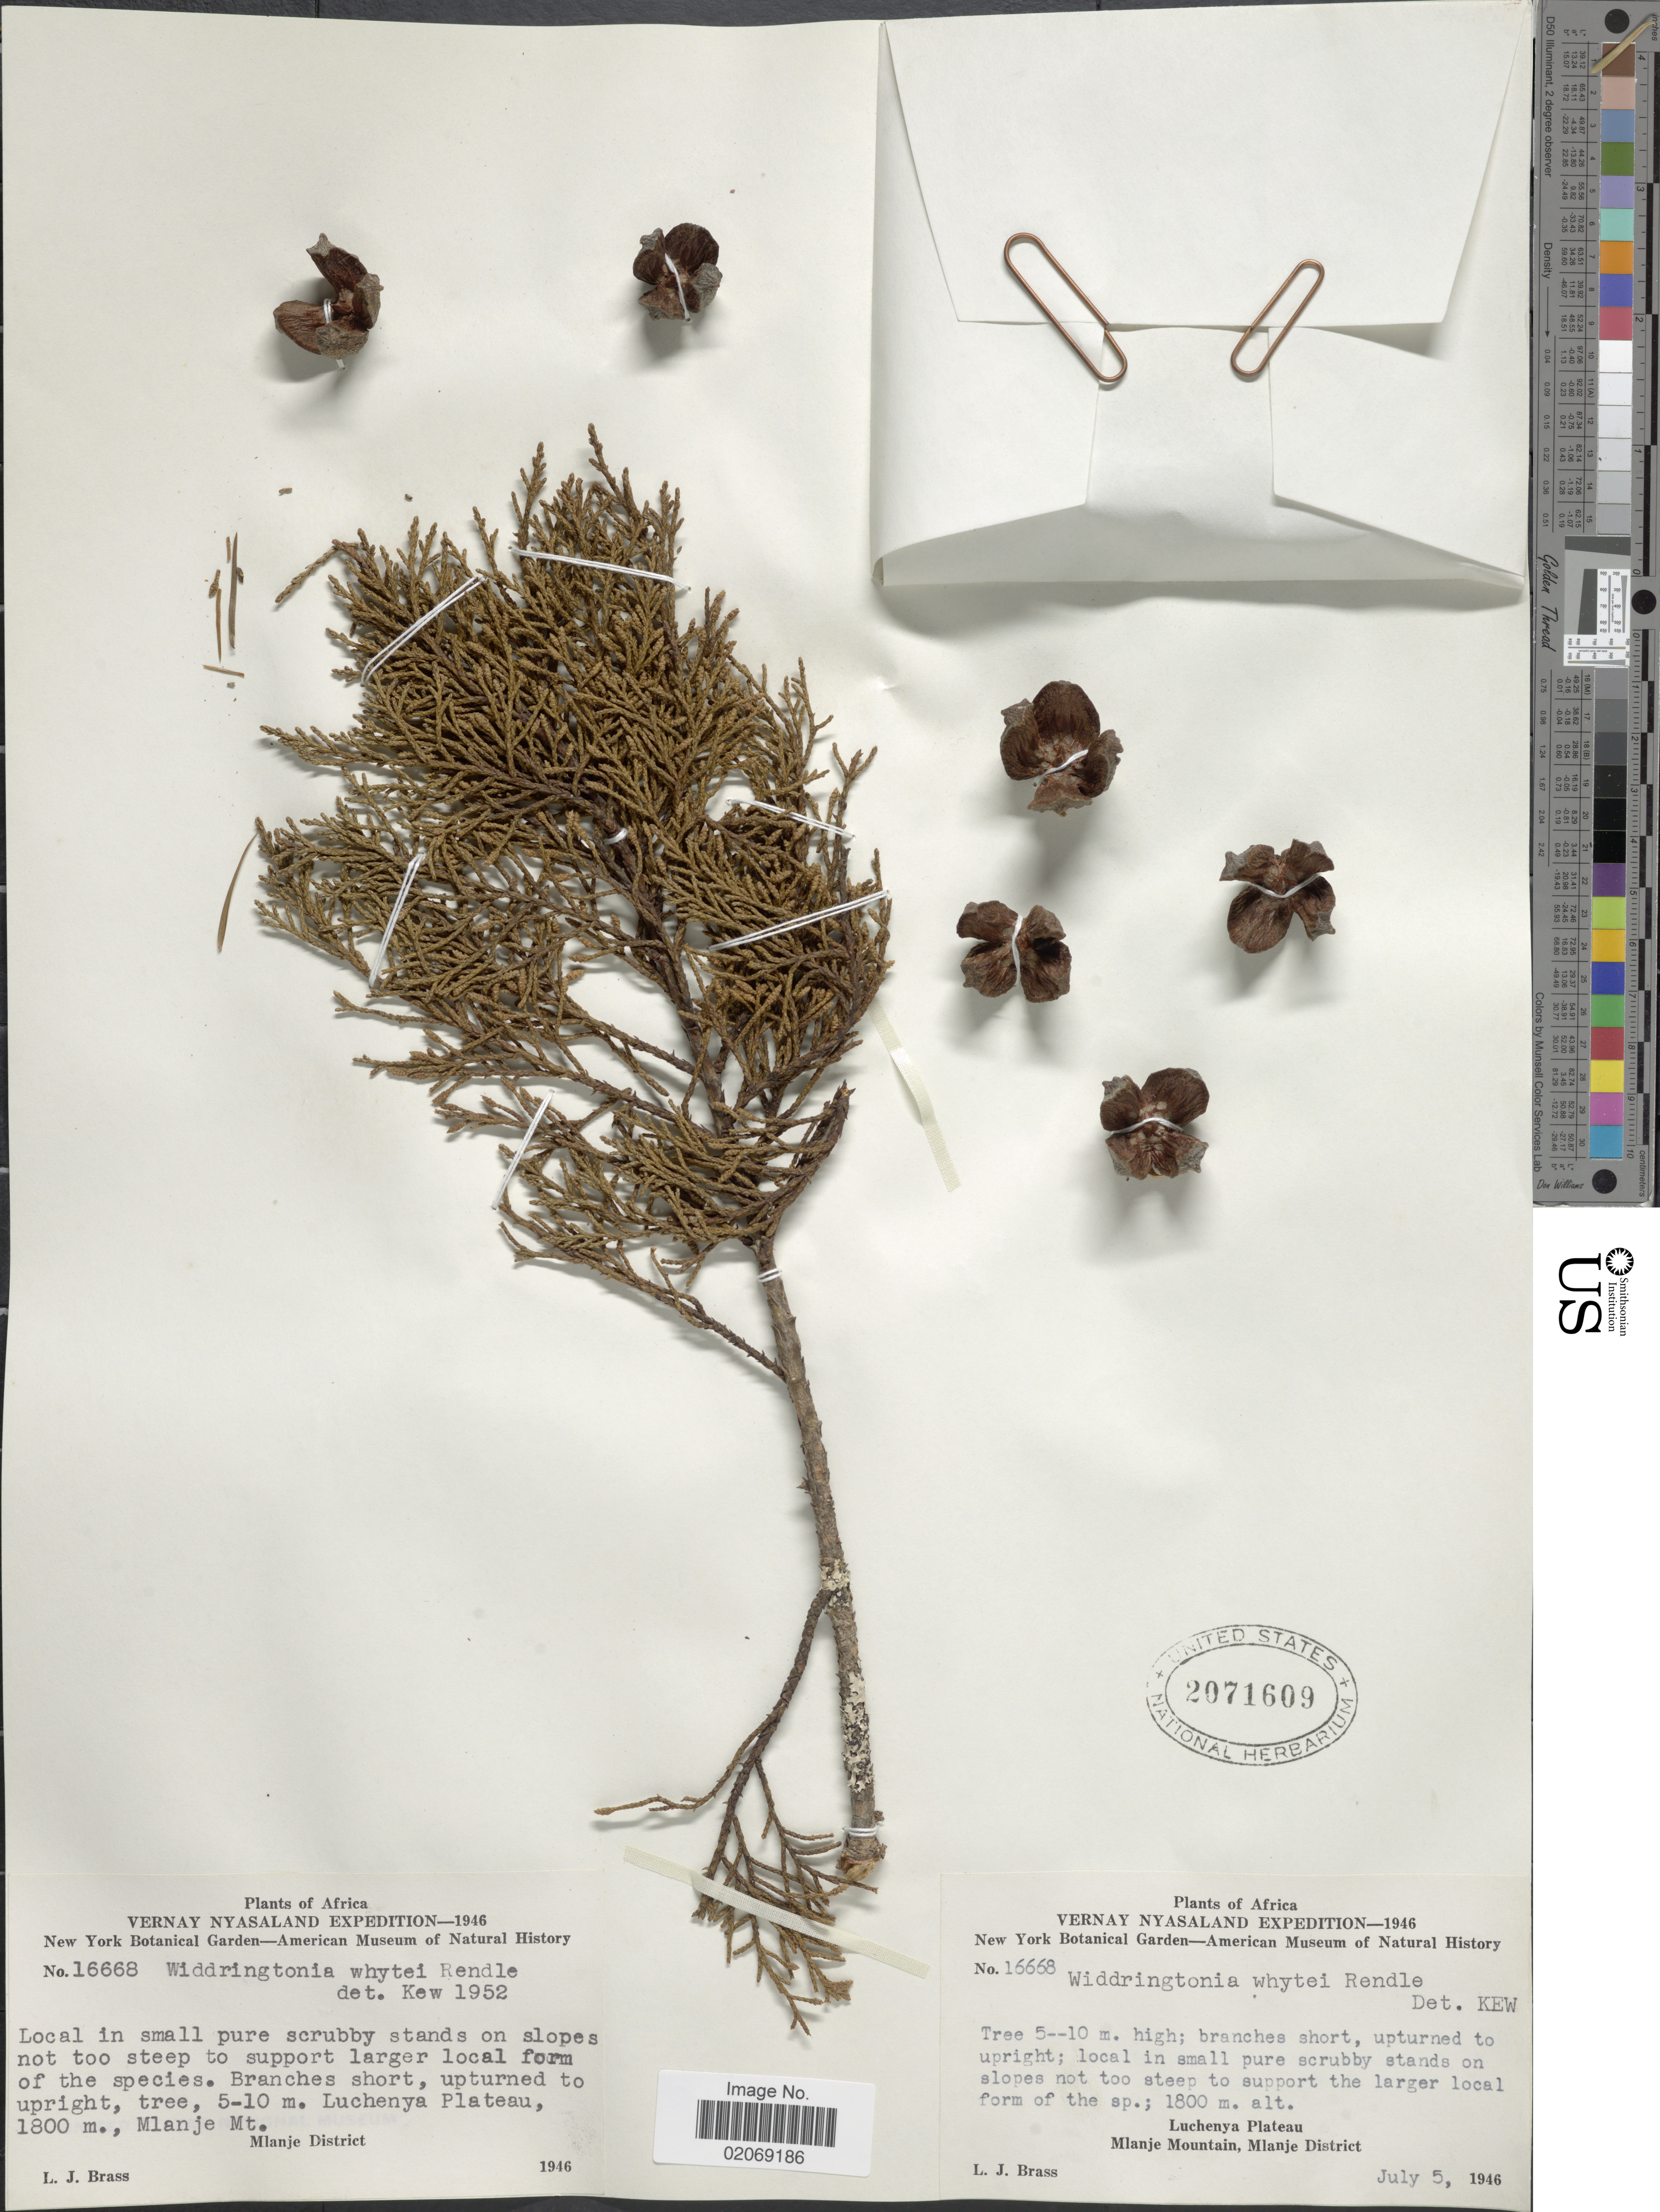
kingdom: Plantae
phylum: Tracheophyta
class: Pinopsida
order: Pinales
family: Cupressaceae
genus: Widdringtonia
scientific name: Widdringtonia whytei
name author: Rendle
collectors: L. J. Brass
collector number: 16668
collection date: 1946-07-05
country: Malawi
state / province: Southern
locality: Africa, Vernay Nyasaland. Luchenya Plateau. Mlanje Mountain, Mlanje District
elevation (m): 1800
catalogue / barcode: US 2071609